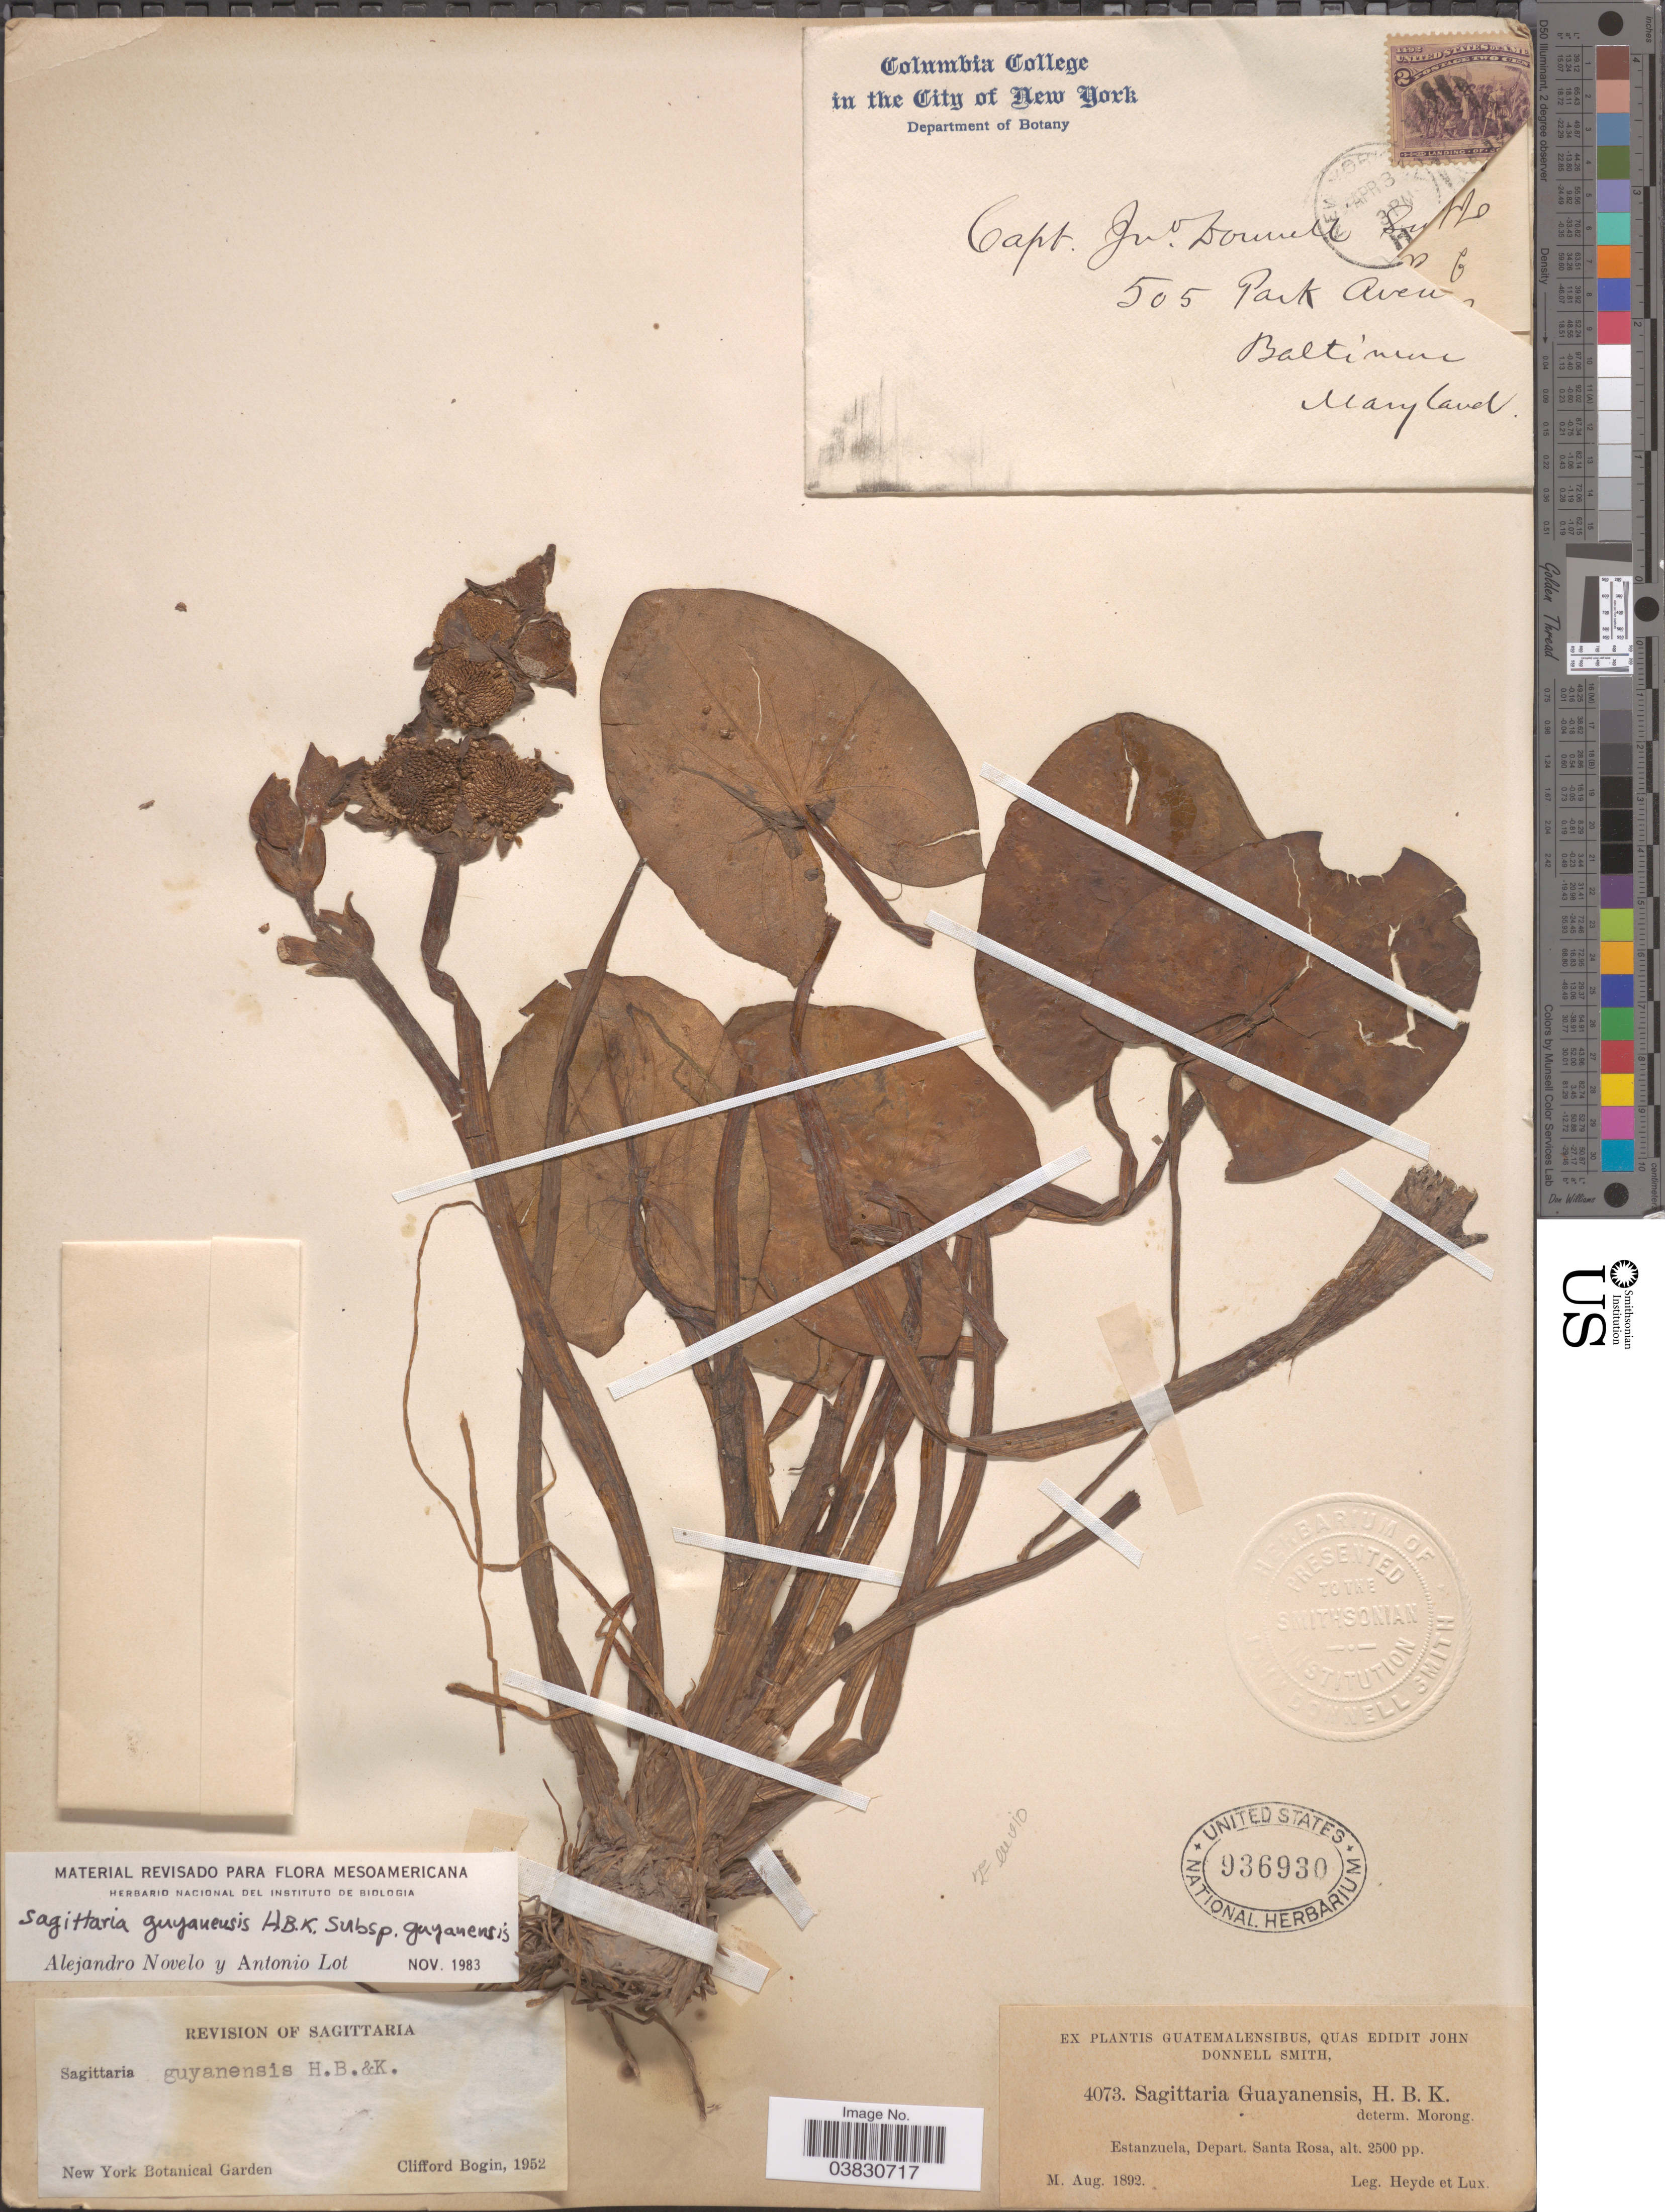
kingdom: Plantae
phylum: Tracheophyta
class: Liliopsida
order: Alismatales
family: Alismataceae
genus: Sagittaria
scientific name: Sagittaria guayanensis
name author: Kunth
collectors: Heyde & Lux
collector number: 4073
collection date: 1892-08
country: Guatemala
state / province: Santa Rosa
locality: Estanzuela, Depart. Santa Rosa.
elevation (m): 762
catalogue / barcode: US 936930